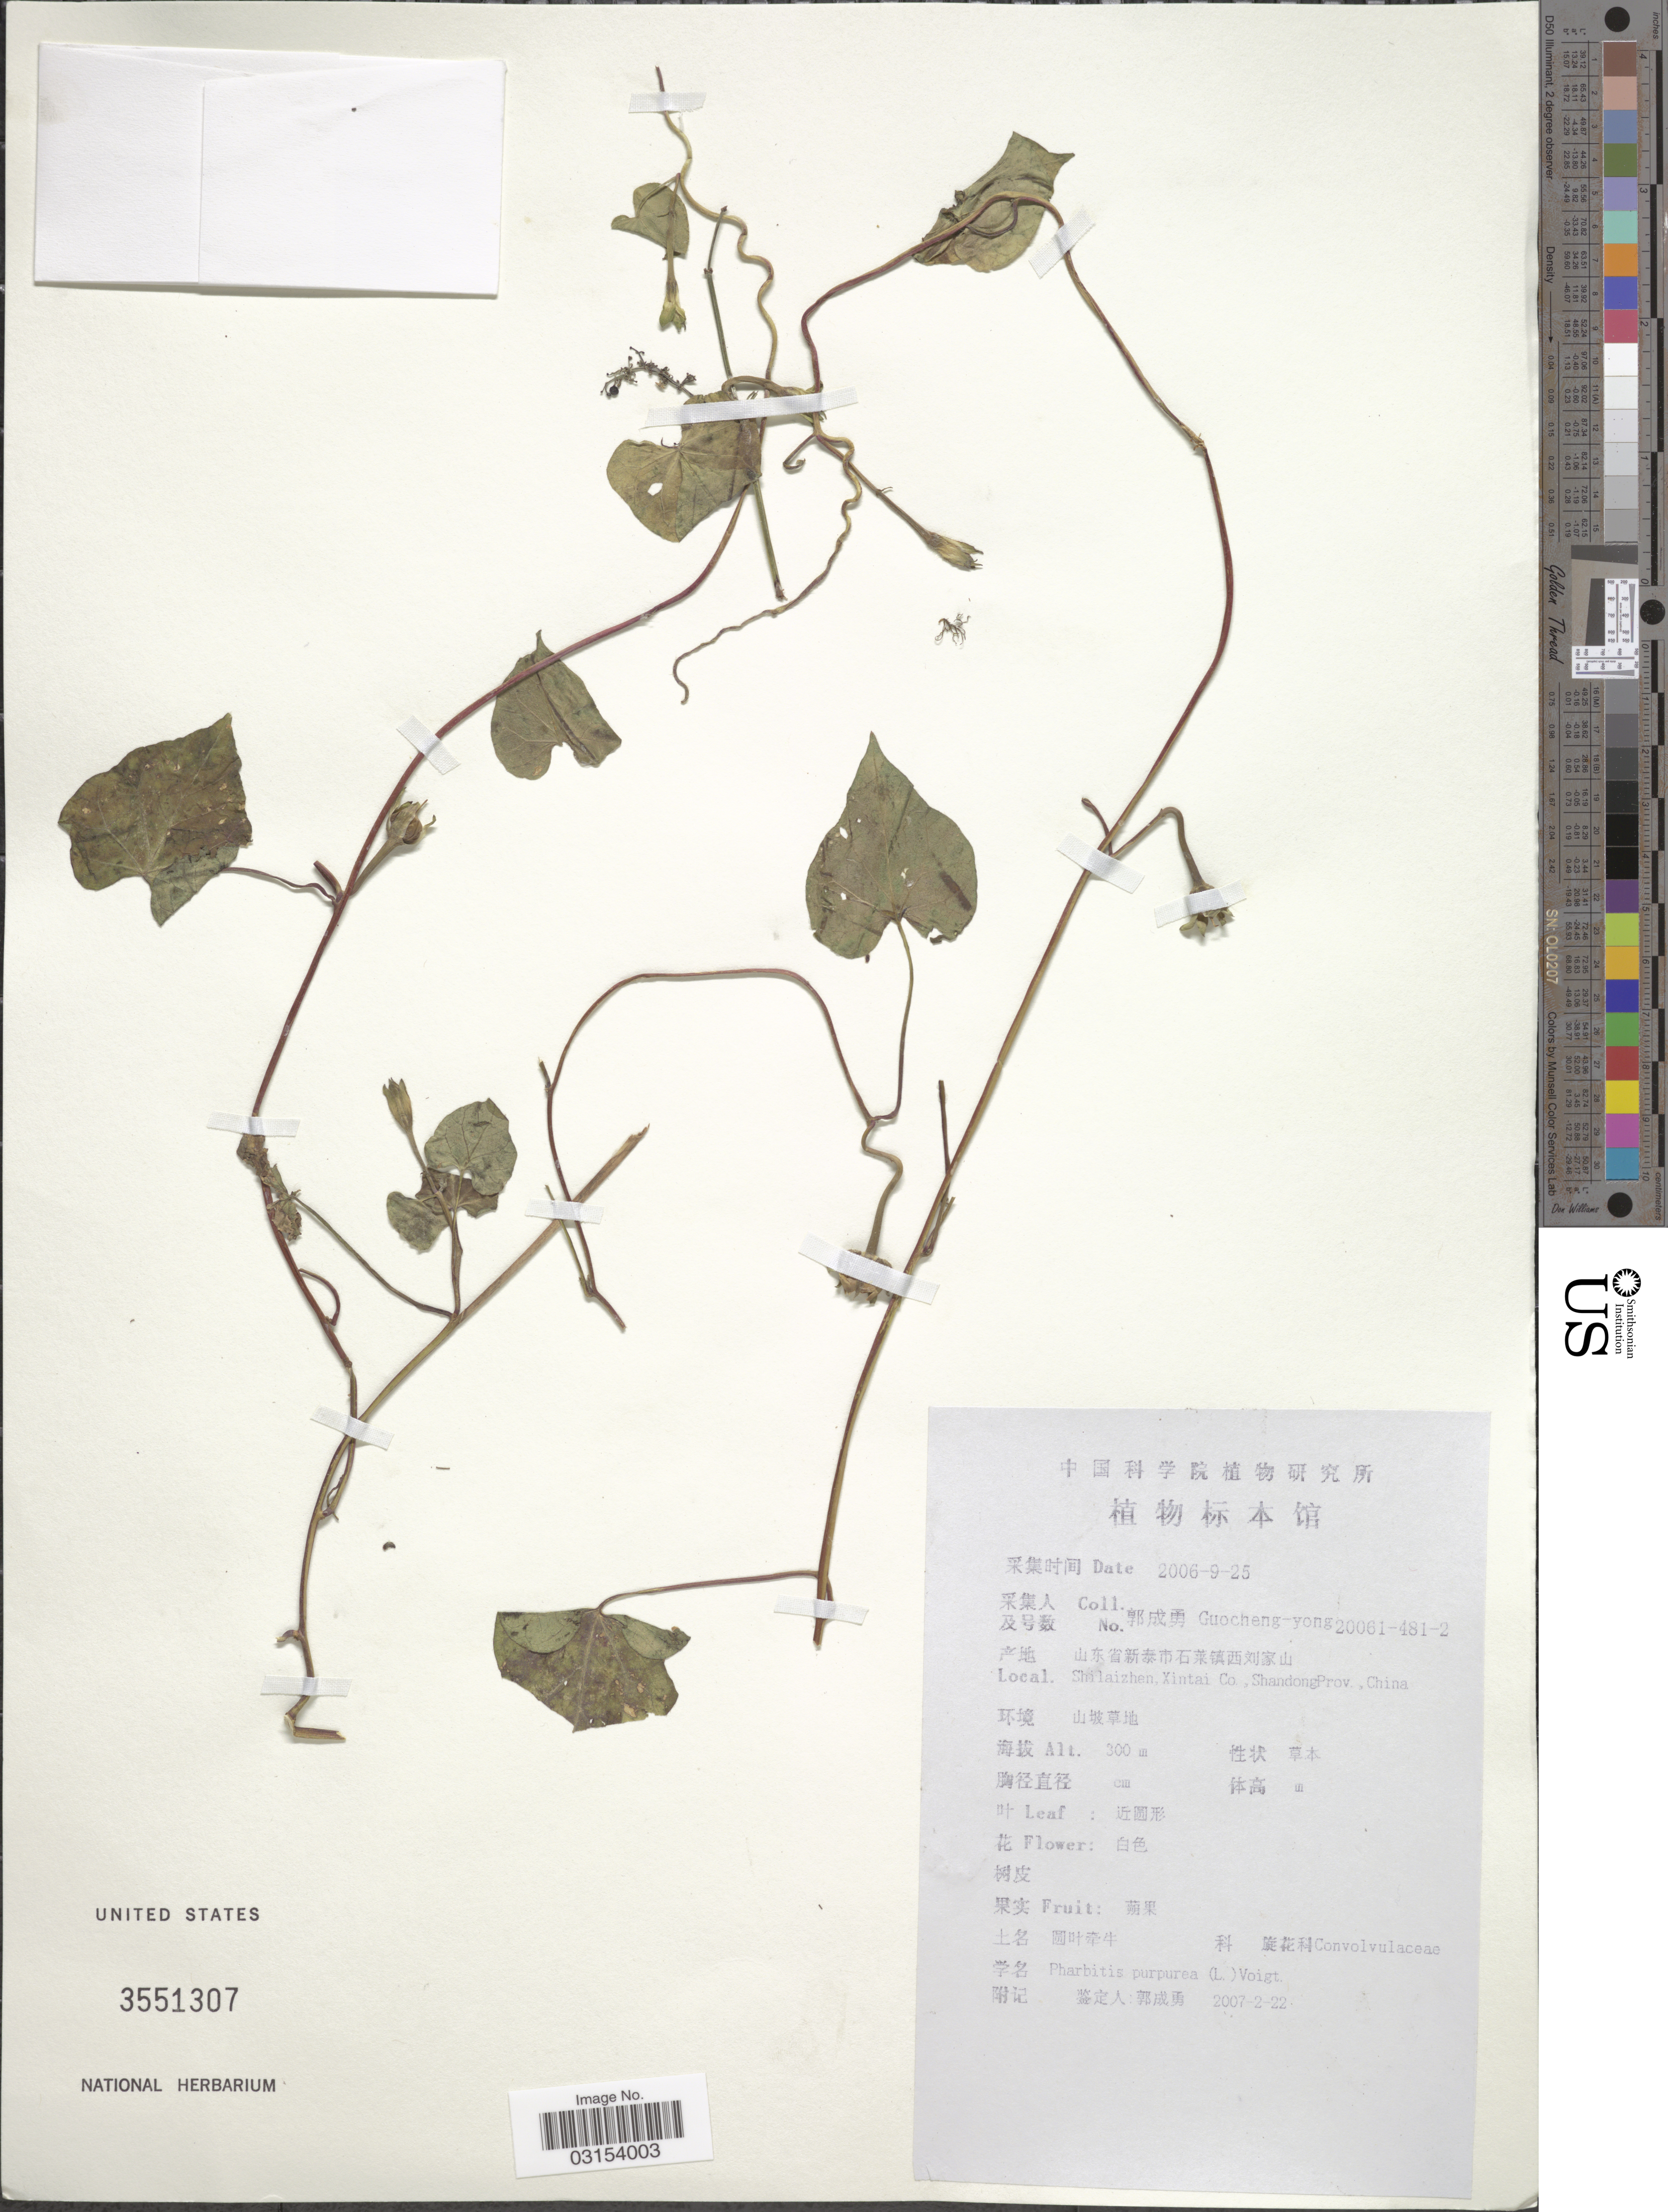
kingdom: Plantae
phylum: Tracheophyta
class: Magnoliopsida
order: Solanales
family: Convolvulaceae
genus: Ipomoea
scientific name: Ipomoea purpurea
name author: (L.) Roth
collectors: Guo cheng-yong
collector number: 20061-481-2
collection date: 2006-09-25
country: China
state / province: Shandong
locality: Shilaizhen, Xintai Co.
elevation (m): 300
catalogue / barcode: US 3551307